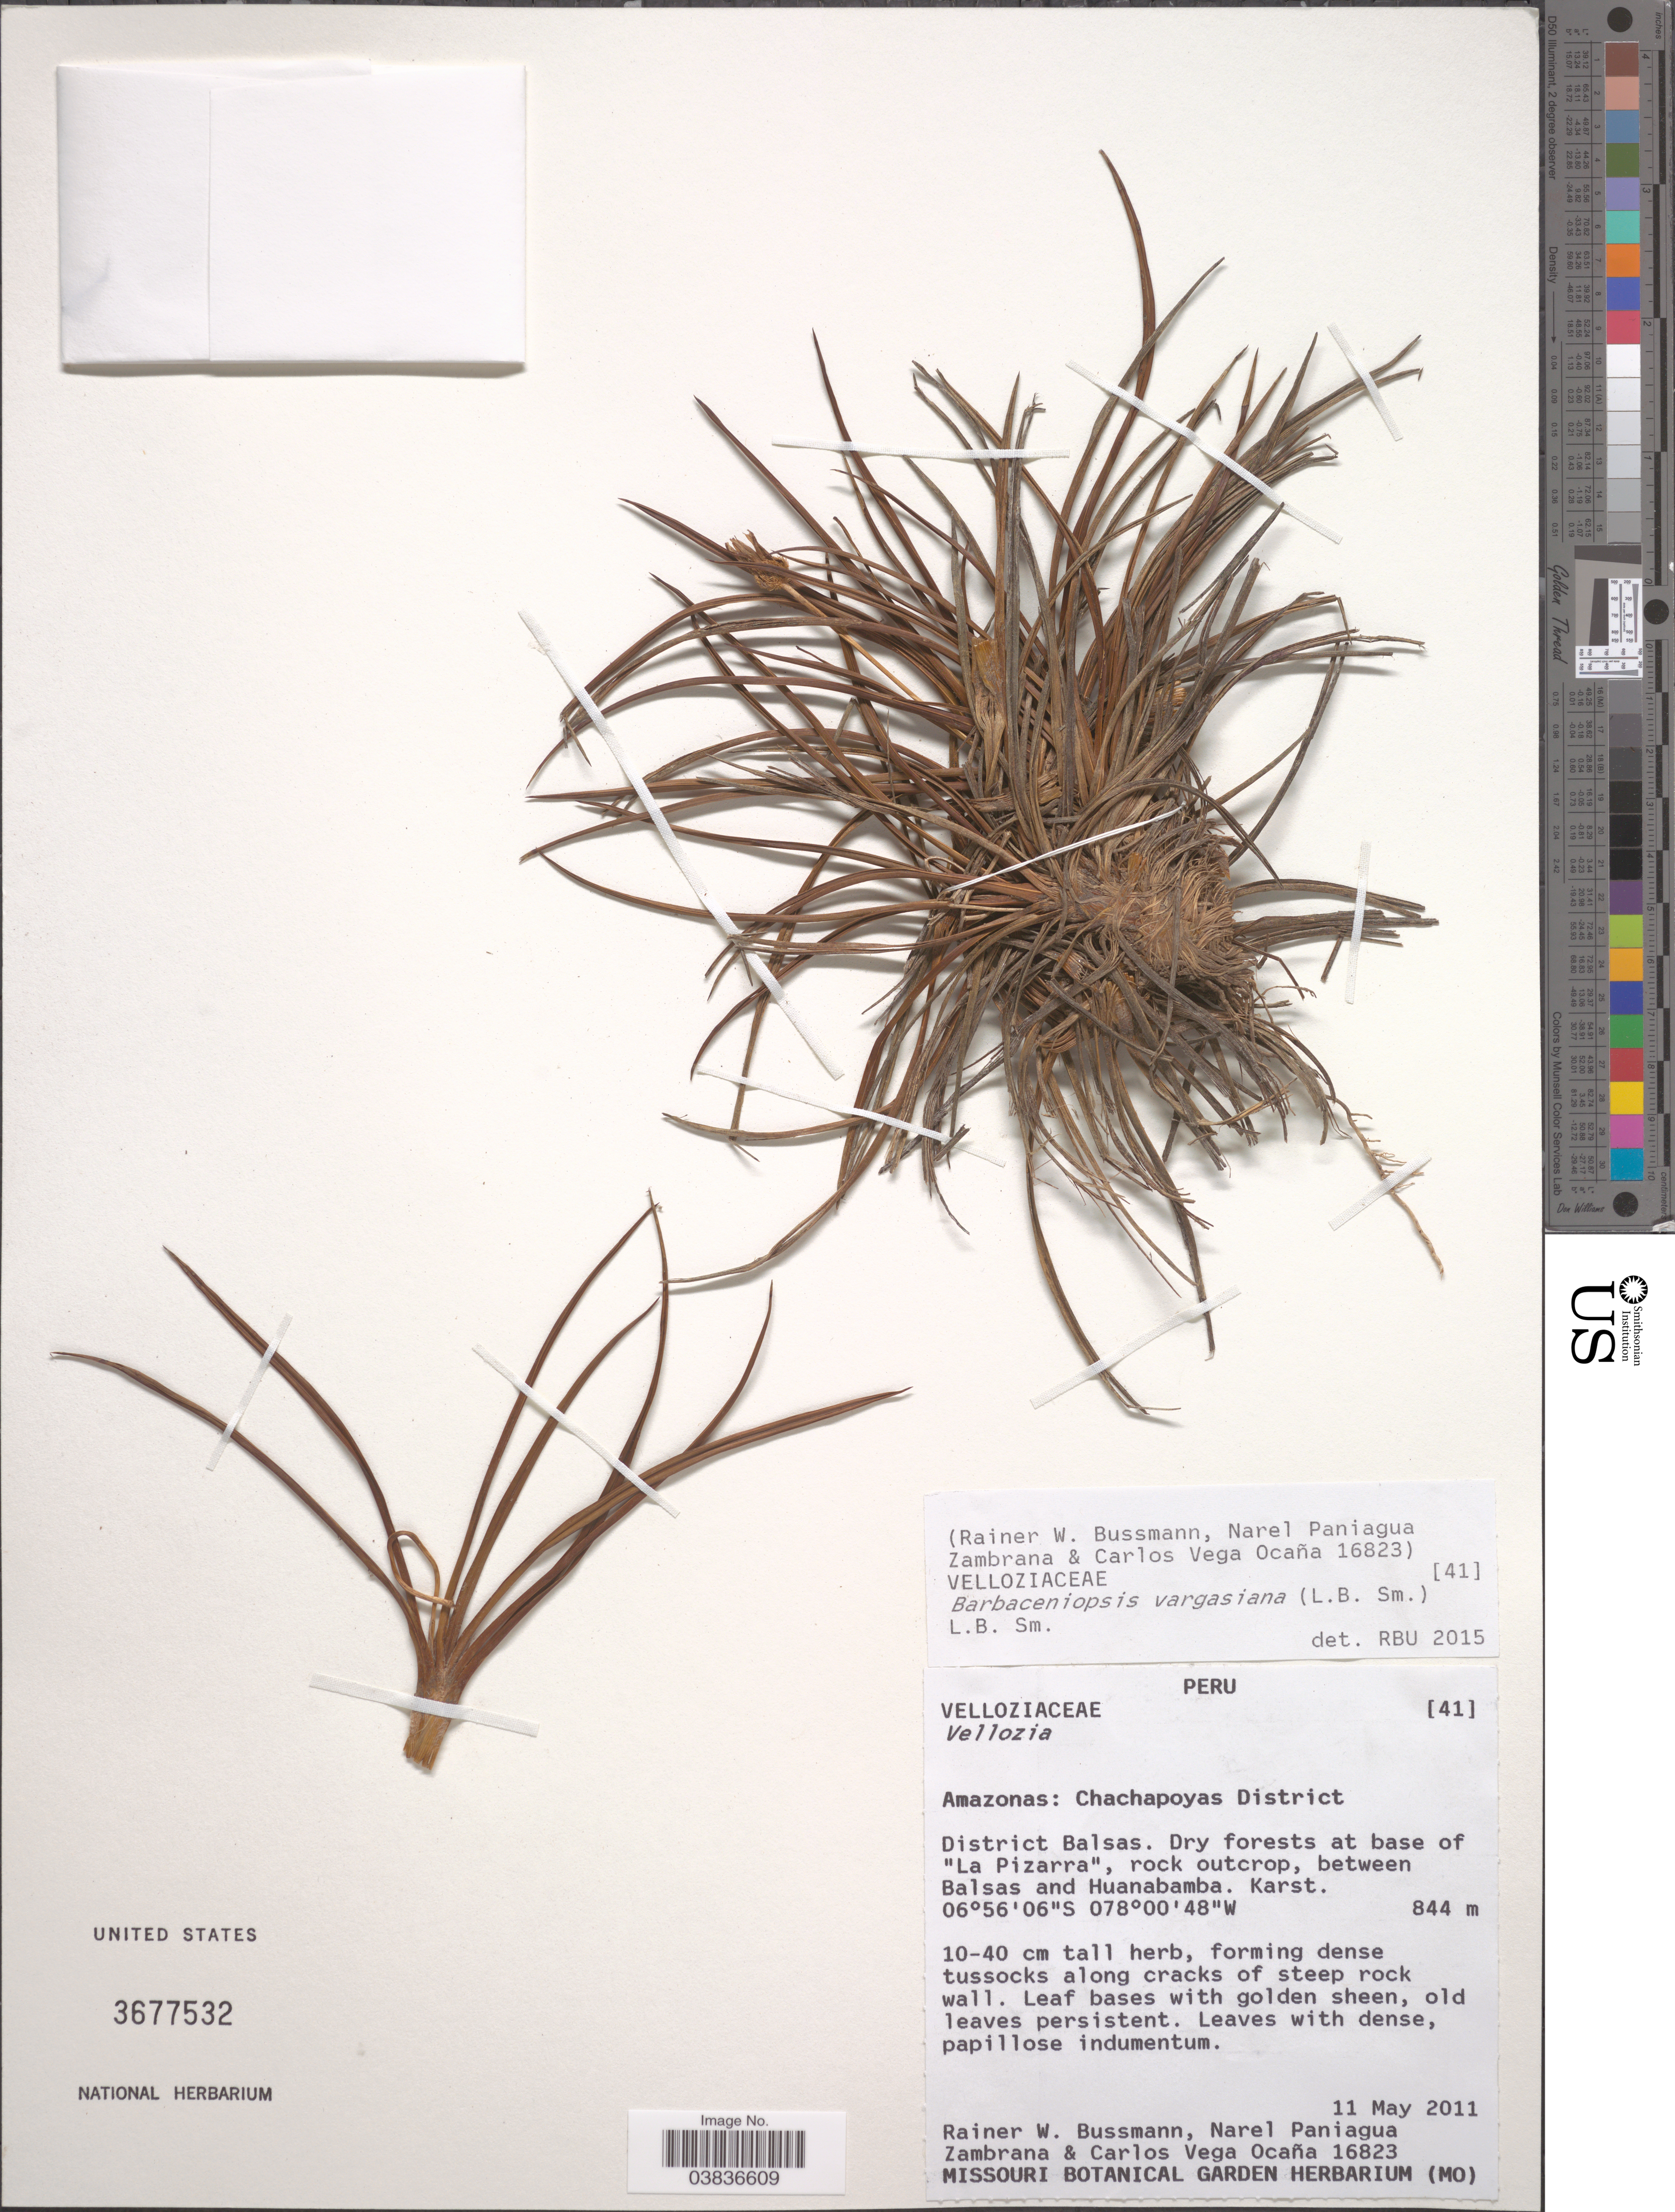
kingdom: Plantae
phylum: Tracheophyta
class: Liliopsida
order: Pandanales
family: Velloziaceae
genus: Barbaceniopsis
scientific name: Barbaceniopsis vargasiana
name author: (L.B. Sm.) L.B. Sm.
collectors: R. W. Bussmann, N. Zambrana & C. Vega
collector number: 16823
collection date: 2011-05-11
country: Peru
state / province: Amazonas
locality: Chachapoyas District. District Balsas. Dry forests at base of 'La Pizarra', rock outcrop, between Balsas and Huanabamba. Karst.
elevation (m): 844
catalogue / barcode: US 3677532